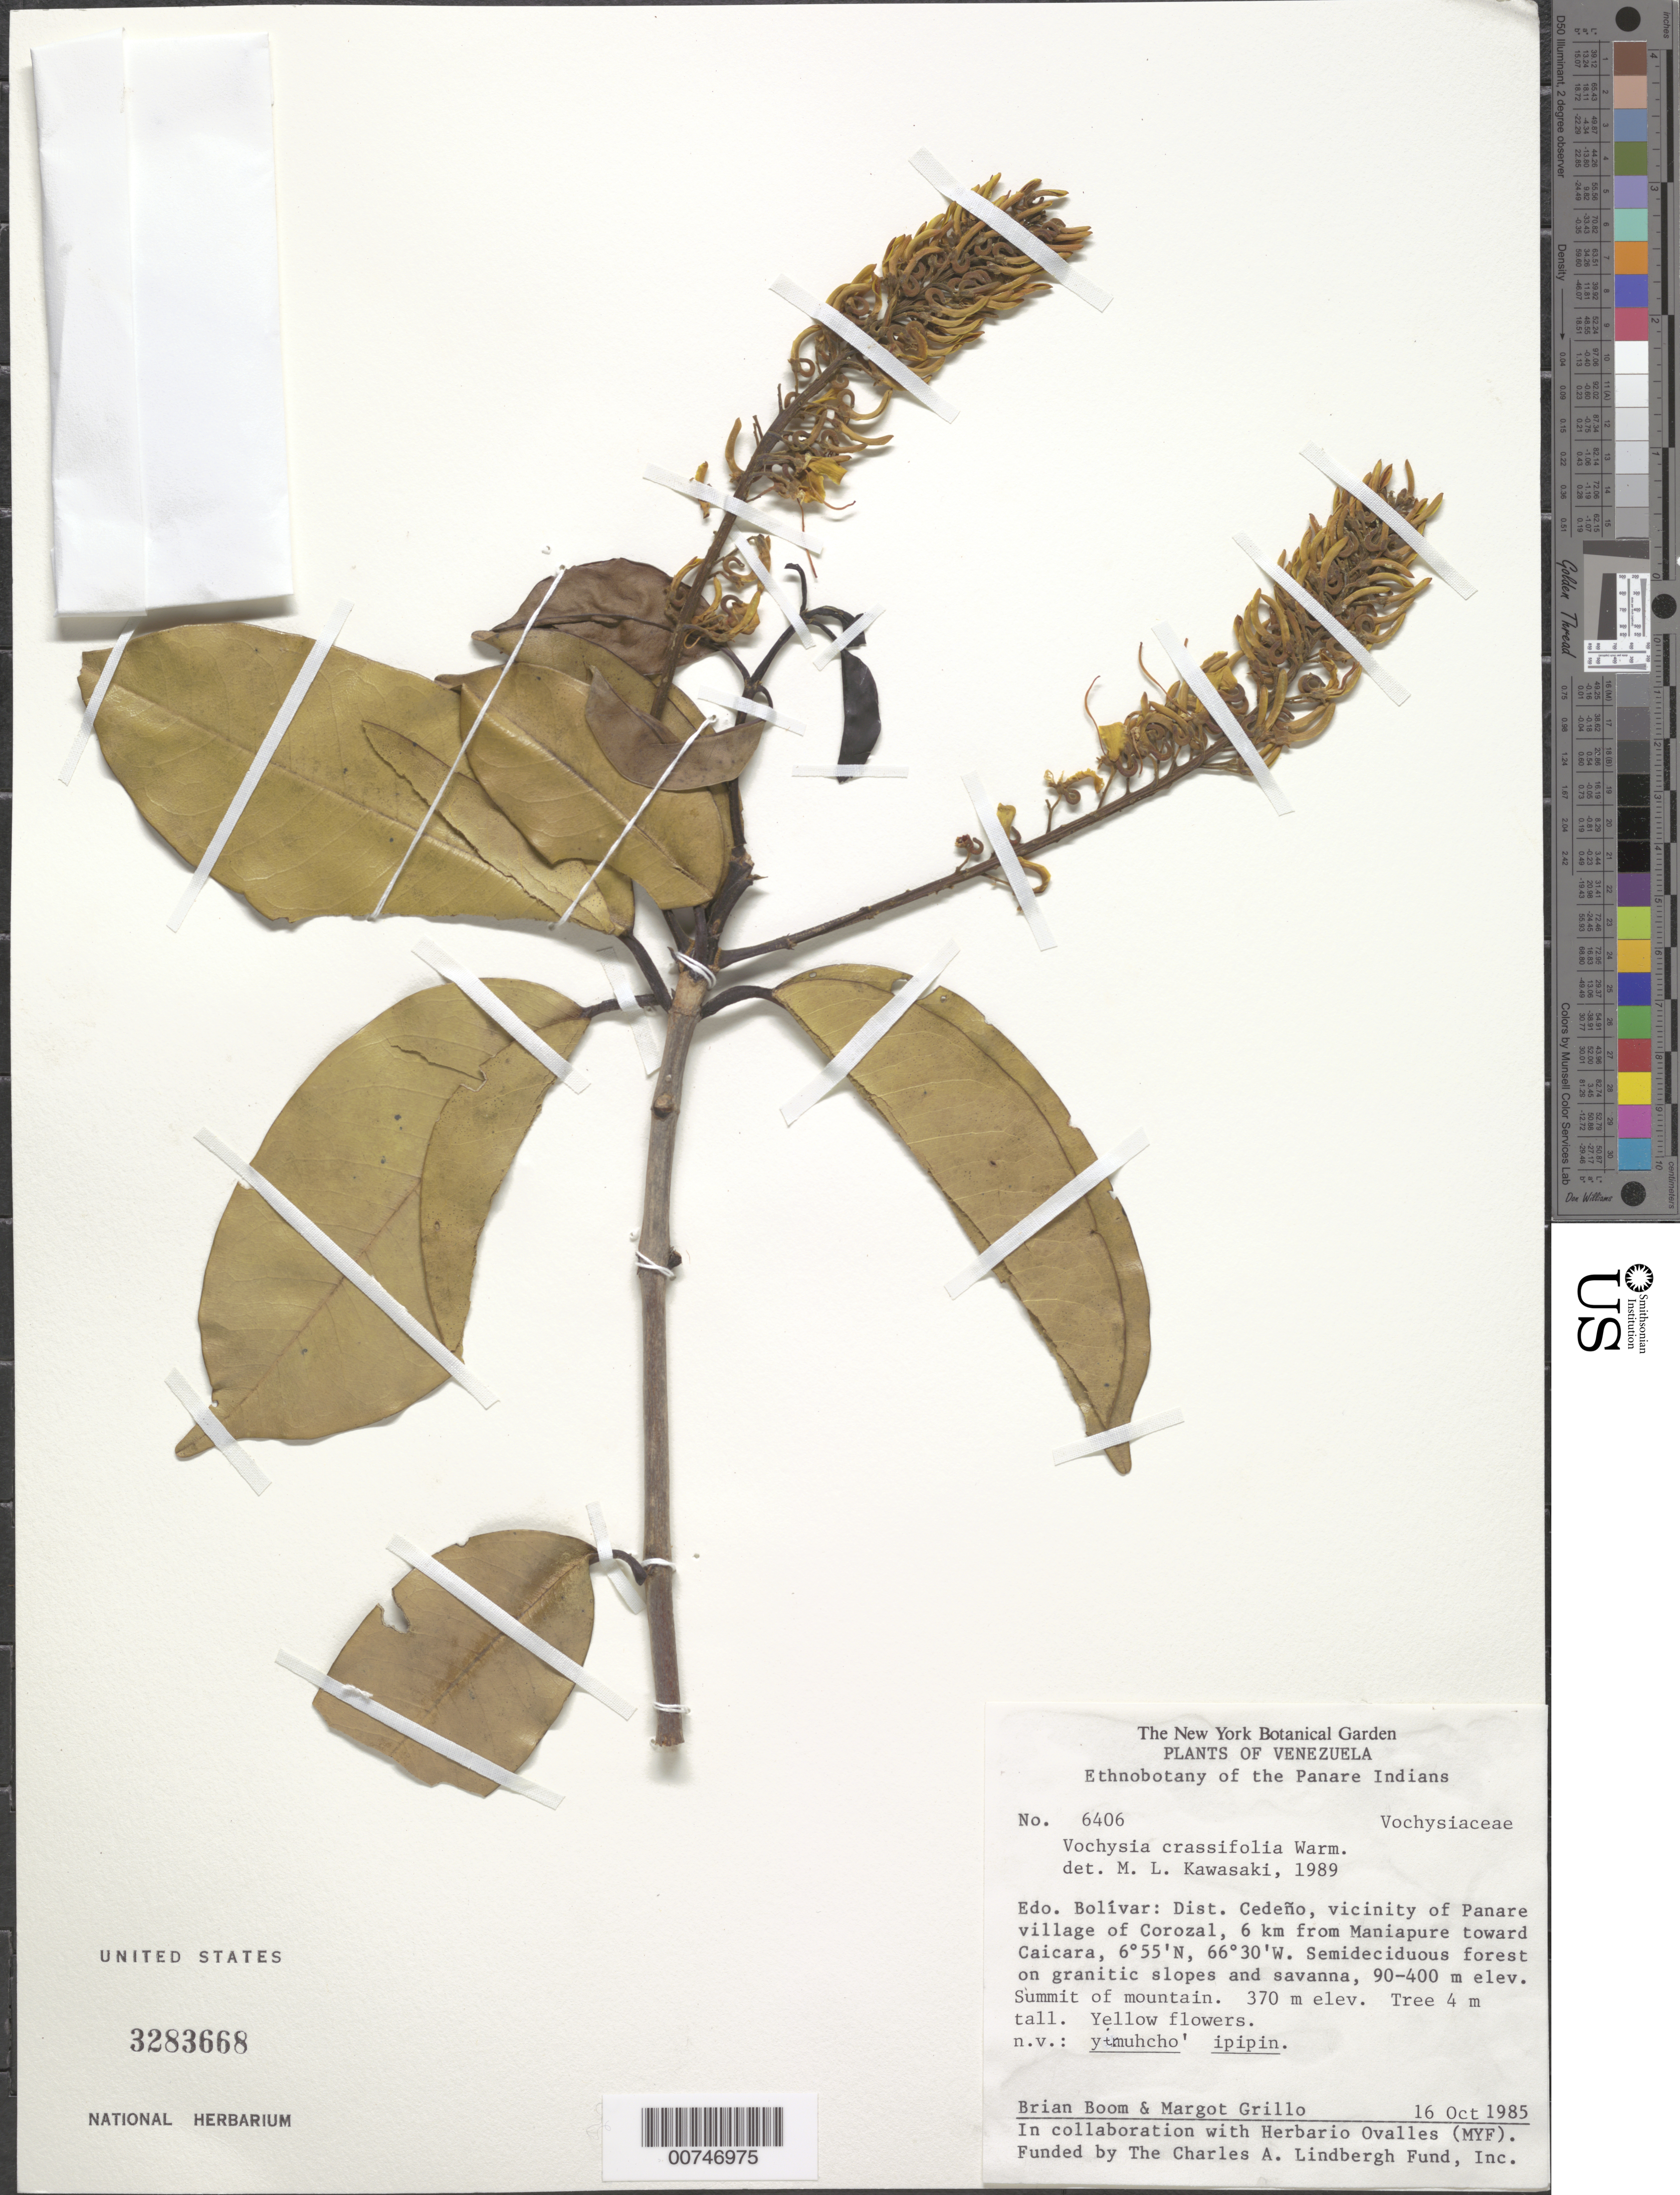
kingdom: Plantae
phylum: Tracheophyta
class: Magnoliopsida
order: Myrtales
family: Vochysiaceae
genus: Vochysia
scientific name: Vochysia crassifolia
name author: Warm.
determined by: Kawasaki, María L.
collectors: B. M. Boom & M. Grillo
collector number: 6406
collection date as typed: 16-Oct-85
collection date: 1985-10-16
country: Venezuela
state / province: Bolívar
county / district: Cedeño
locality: Panare village of Corozal, vic., 6 km from Maniapure toward Caicara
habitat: Semideciduous forest on granitic slopes and savanna; summit of mountain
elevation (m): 370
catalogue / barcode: US 3283668